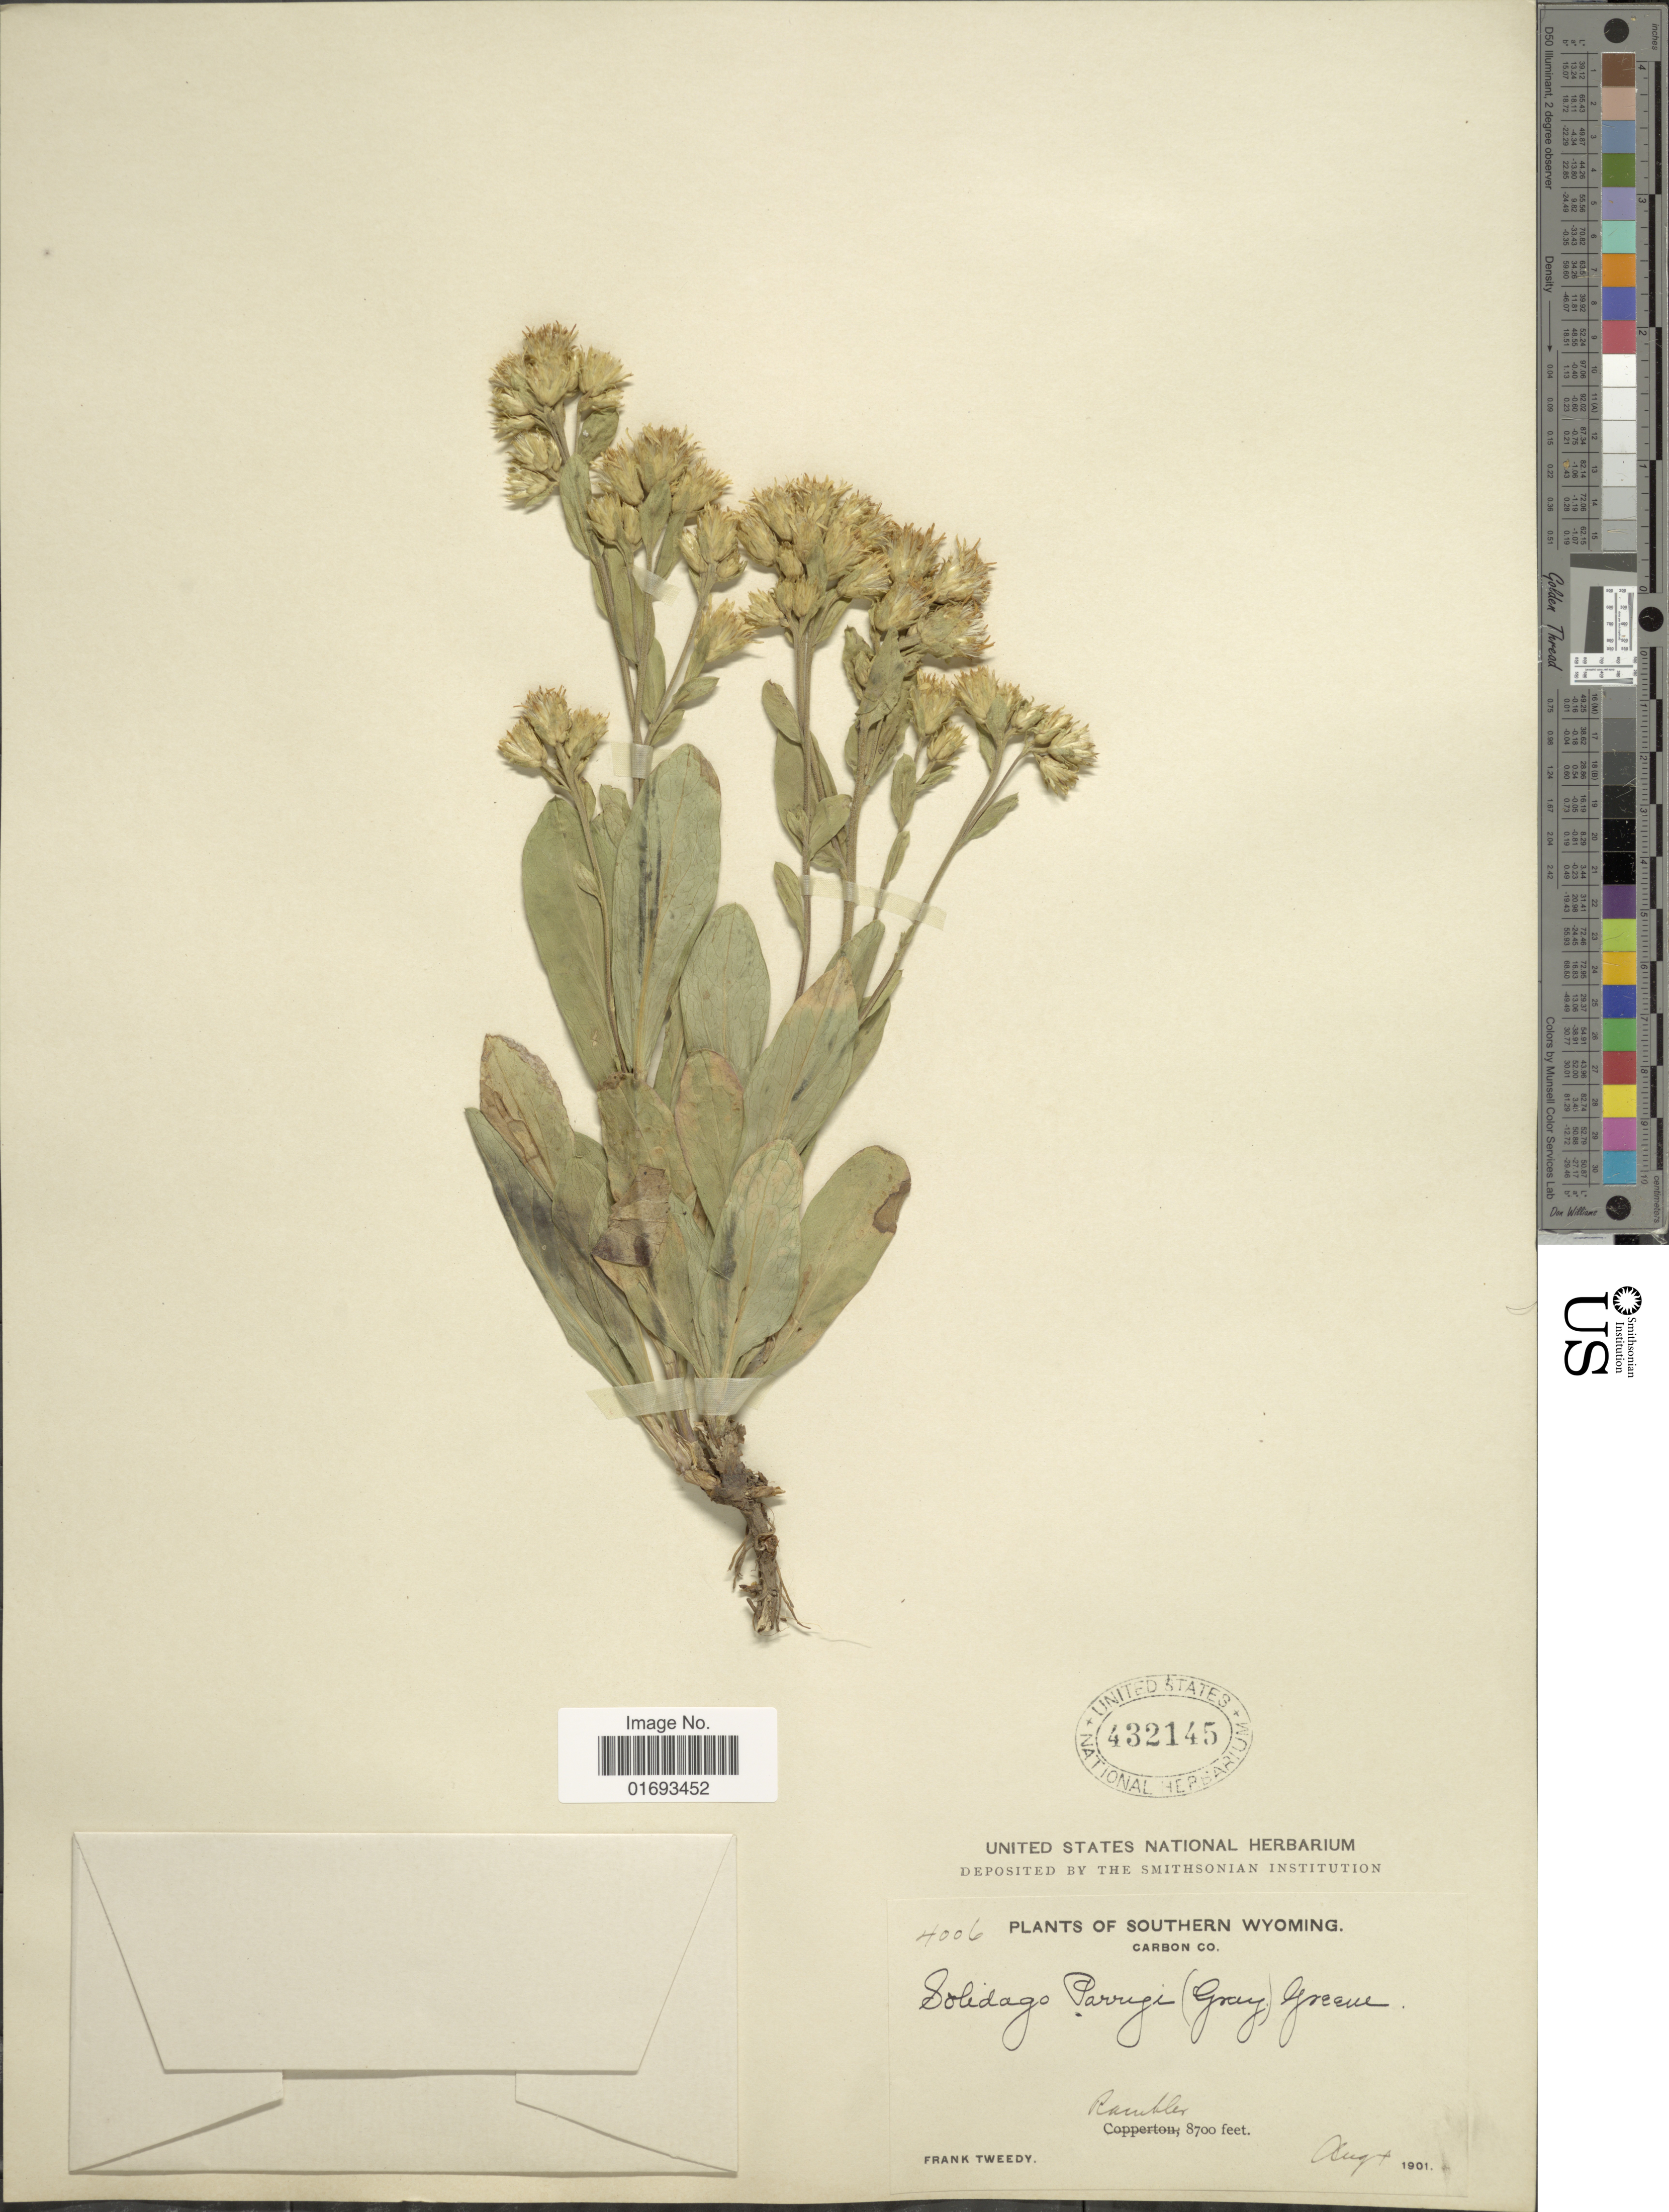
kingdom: Plantae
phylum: Tracheophyta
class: Magnoliopsida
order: Asterales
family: Asteraceae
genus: Oreochrysum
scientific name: Oreochrysum parryi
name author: (A. Gray) Rydb.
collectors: F. Tweedy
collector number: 4006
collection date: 1901-08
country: United States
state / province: Wyoming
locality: Southern Wyoming, Rambler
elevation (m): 2652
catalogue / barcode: US 432145